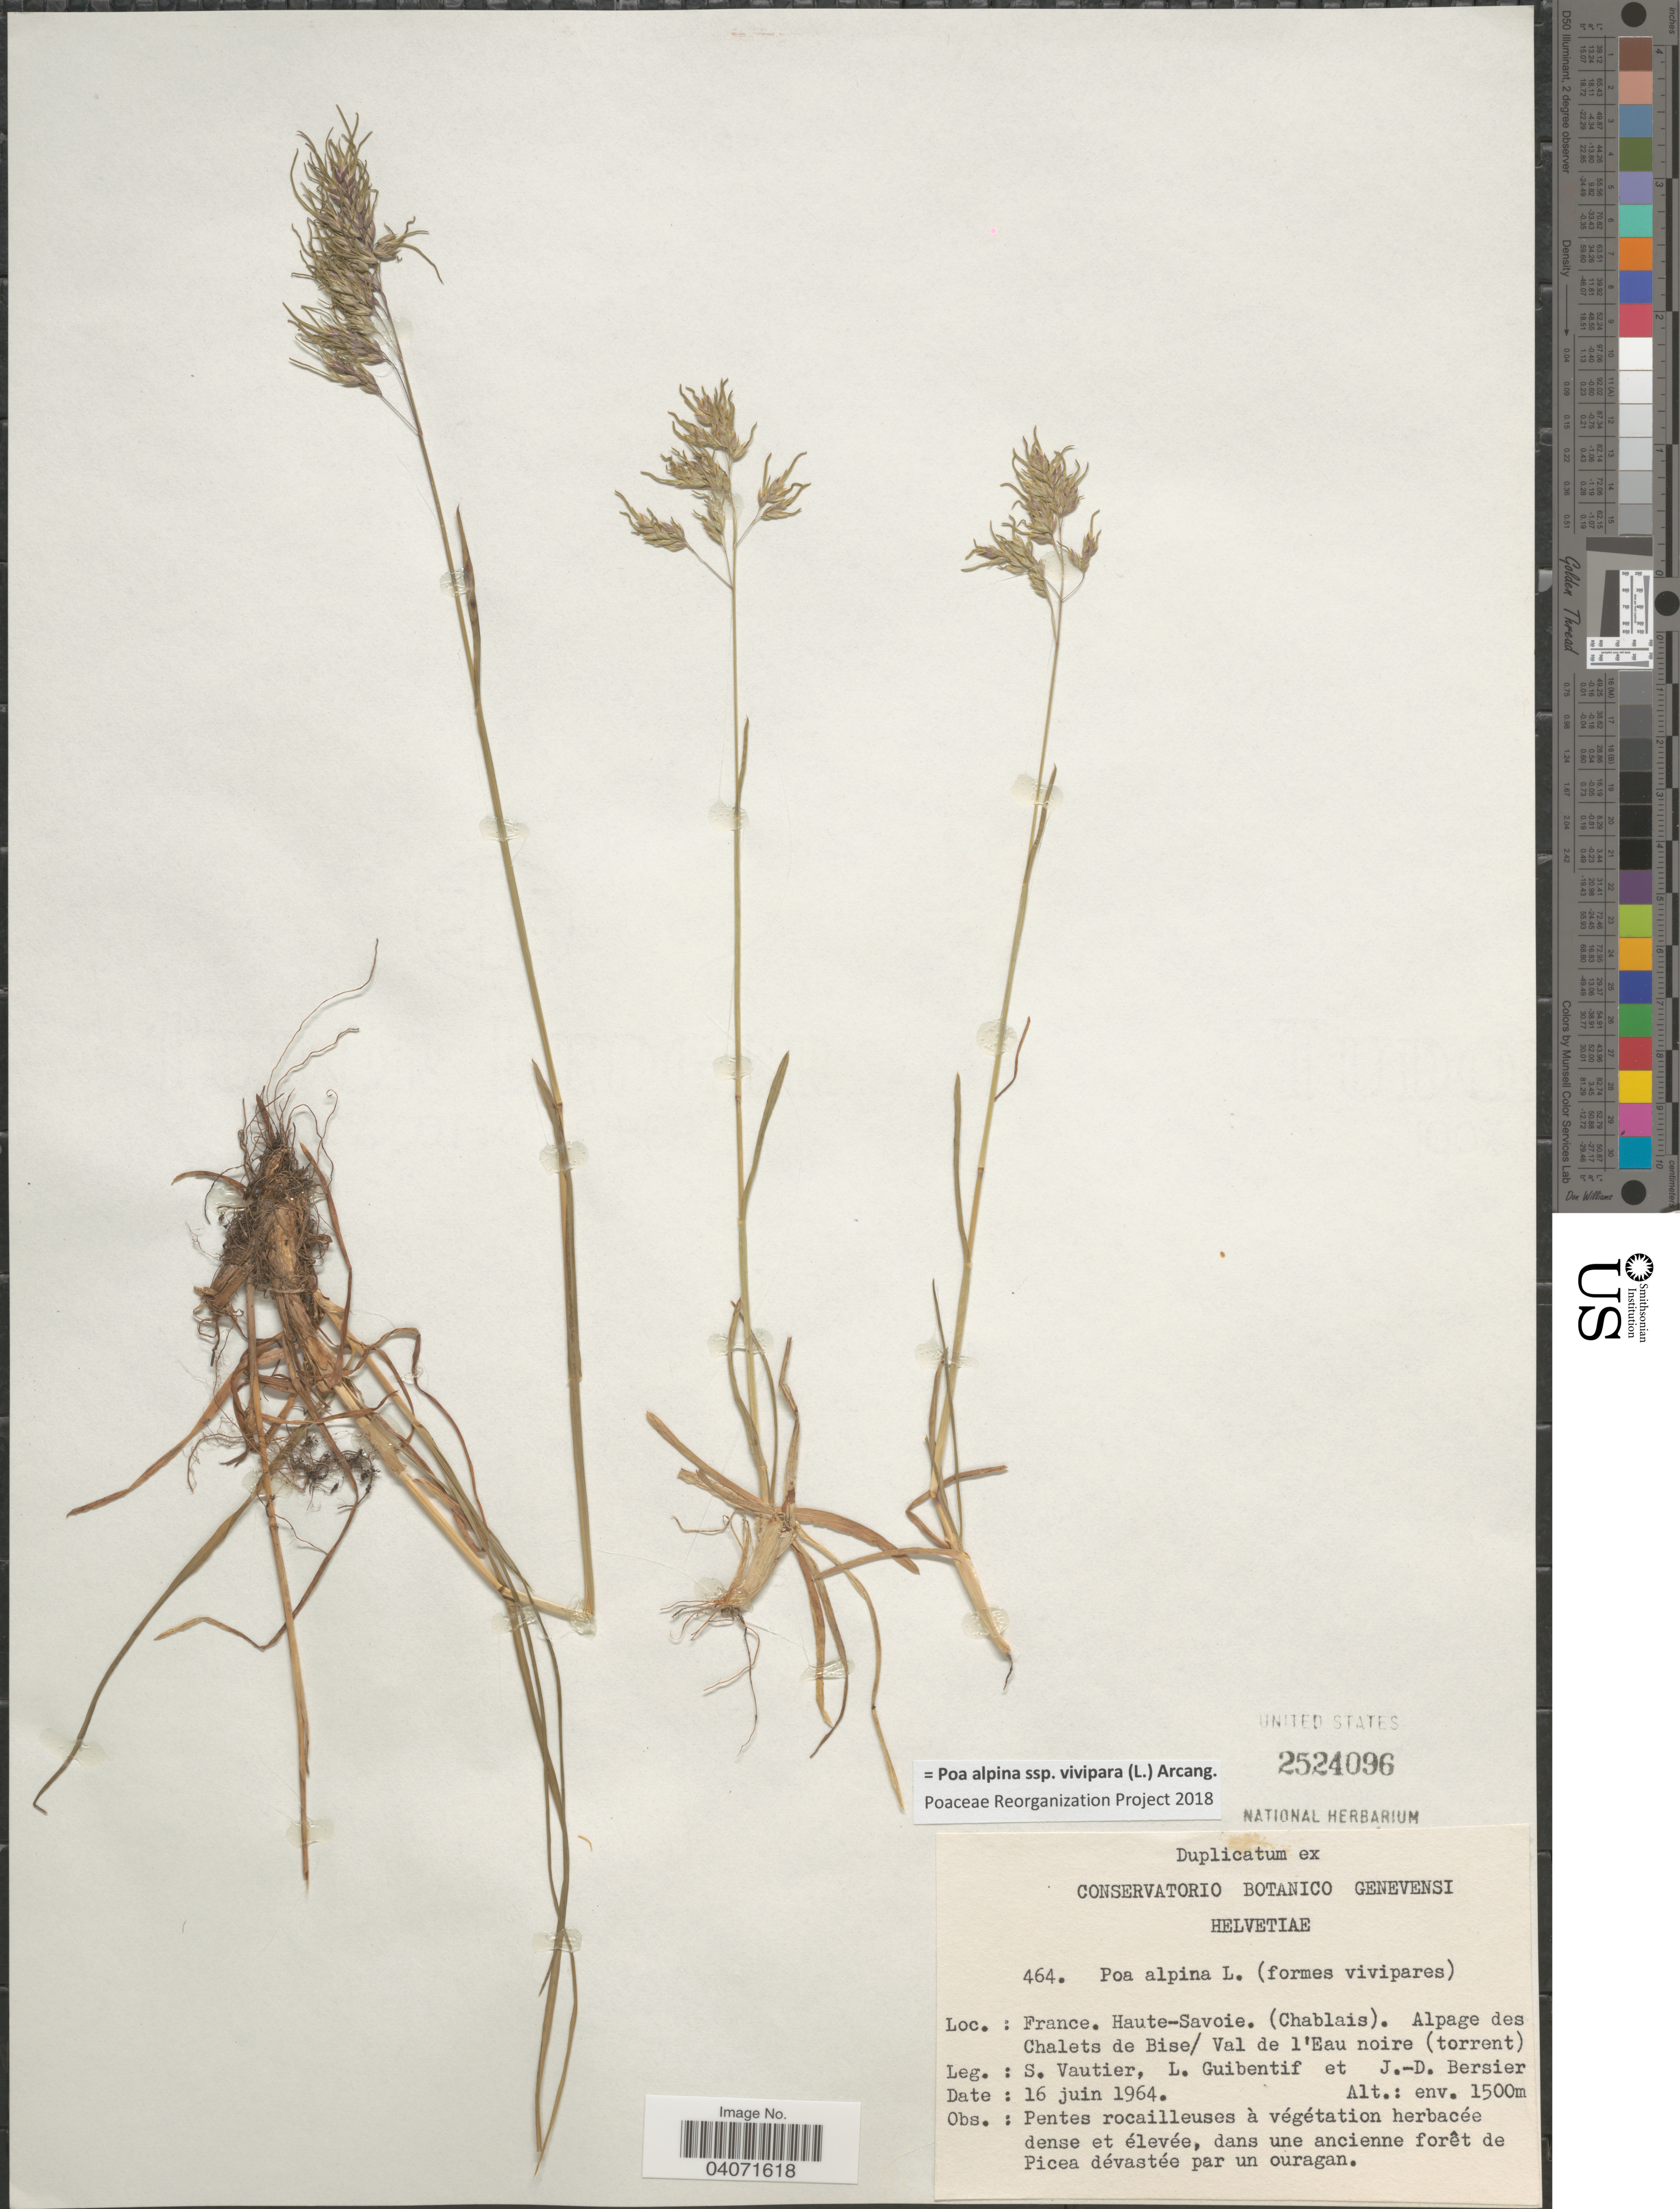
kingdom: Plantae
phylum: Tracheophyta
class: Liliopsida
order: Poales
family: Poaceae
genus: Poa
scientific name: Poa alpina subsp. vivipara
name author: (L.) Arcang.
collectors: S. Vautier, Guibentif, L. & Bersier, J.D.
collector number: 464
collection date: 1964-06-16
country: France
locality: Haute-Savoie. (Chablais). Alpage des Chalets de Bise/ Val de l'Eau noire (torrent).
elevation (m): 1500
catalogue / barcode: US 2524096